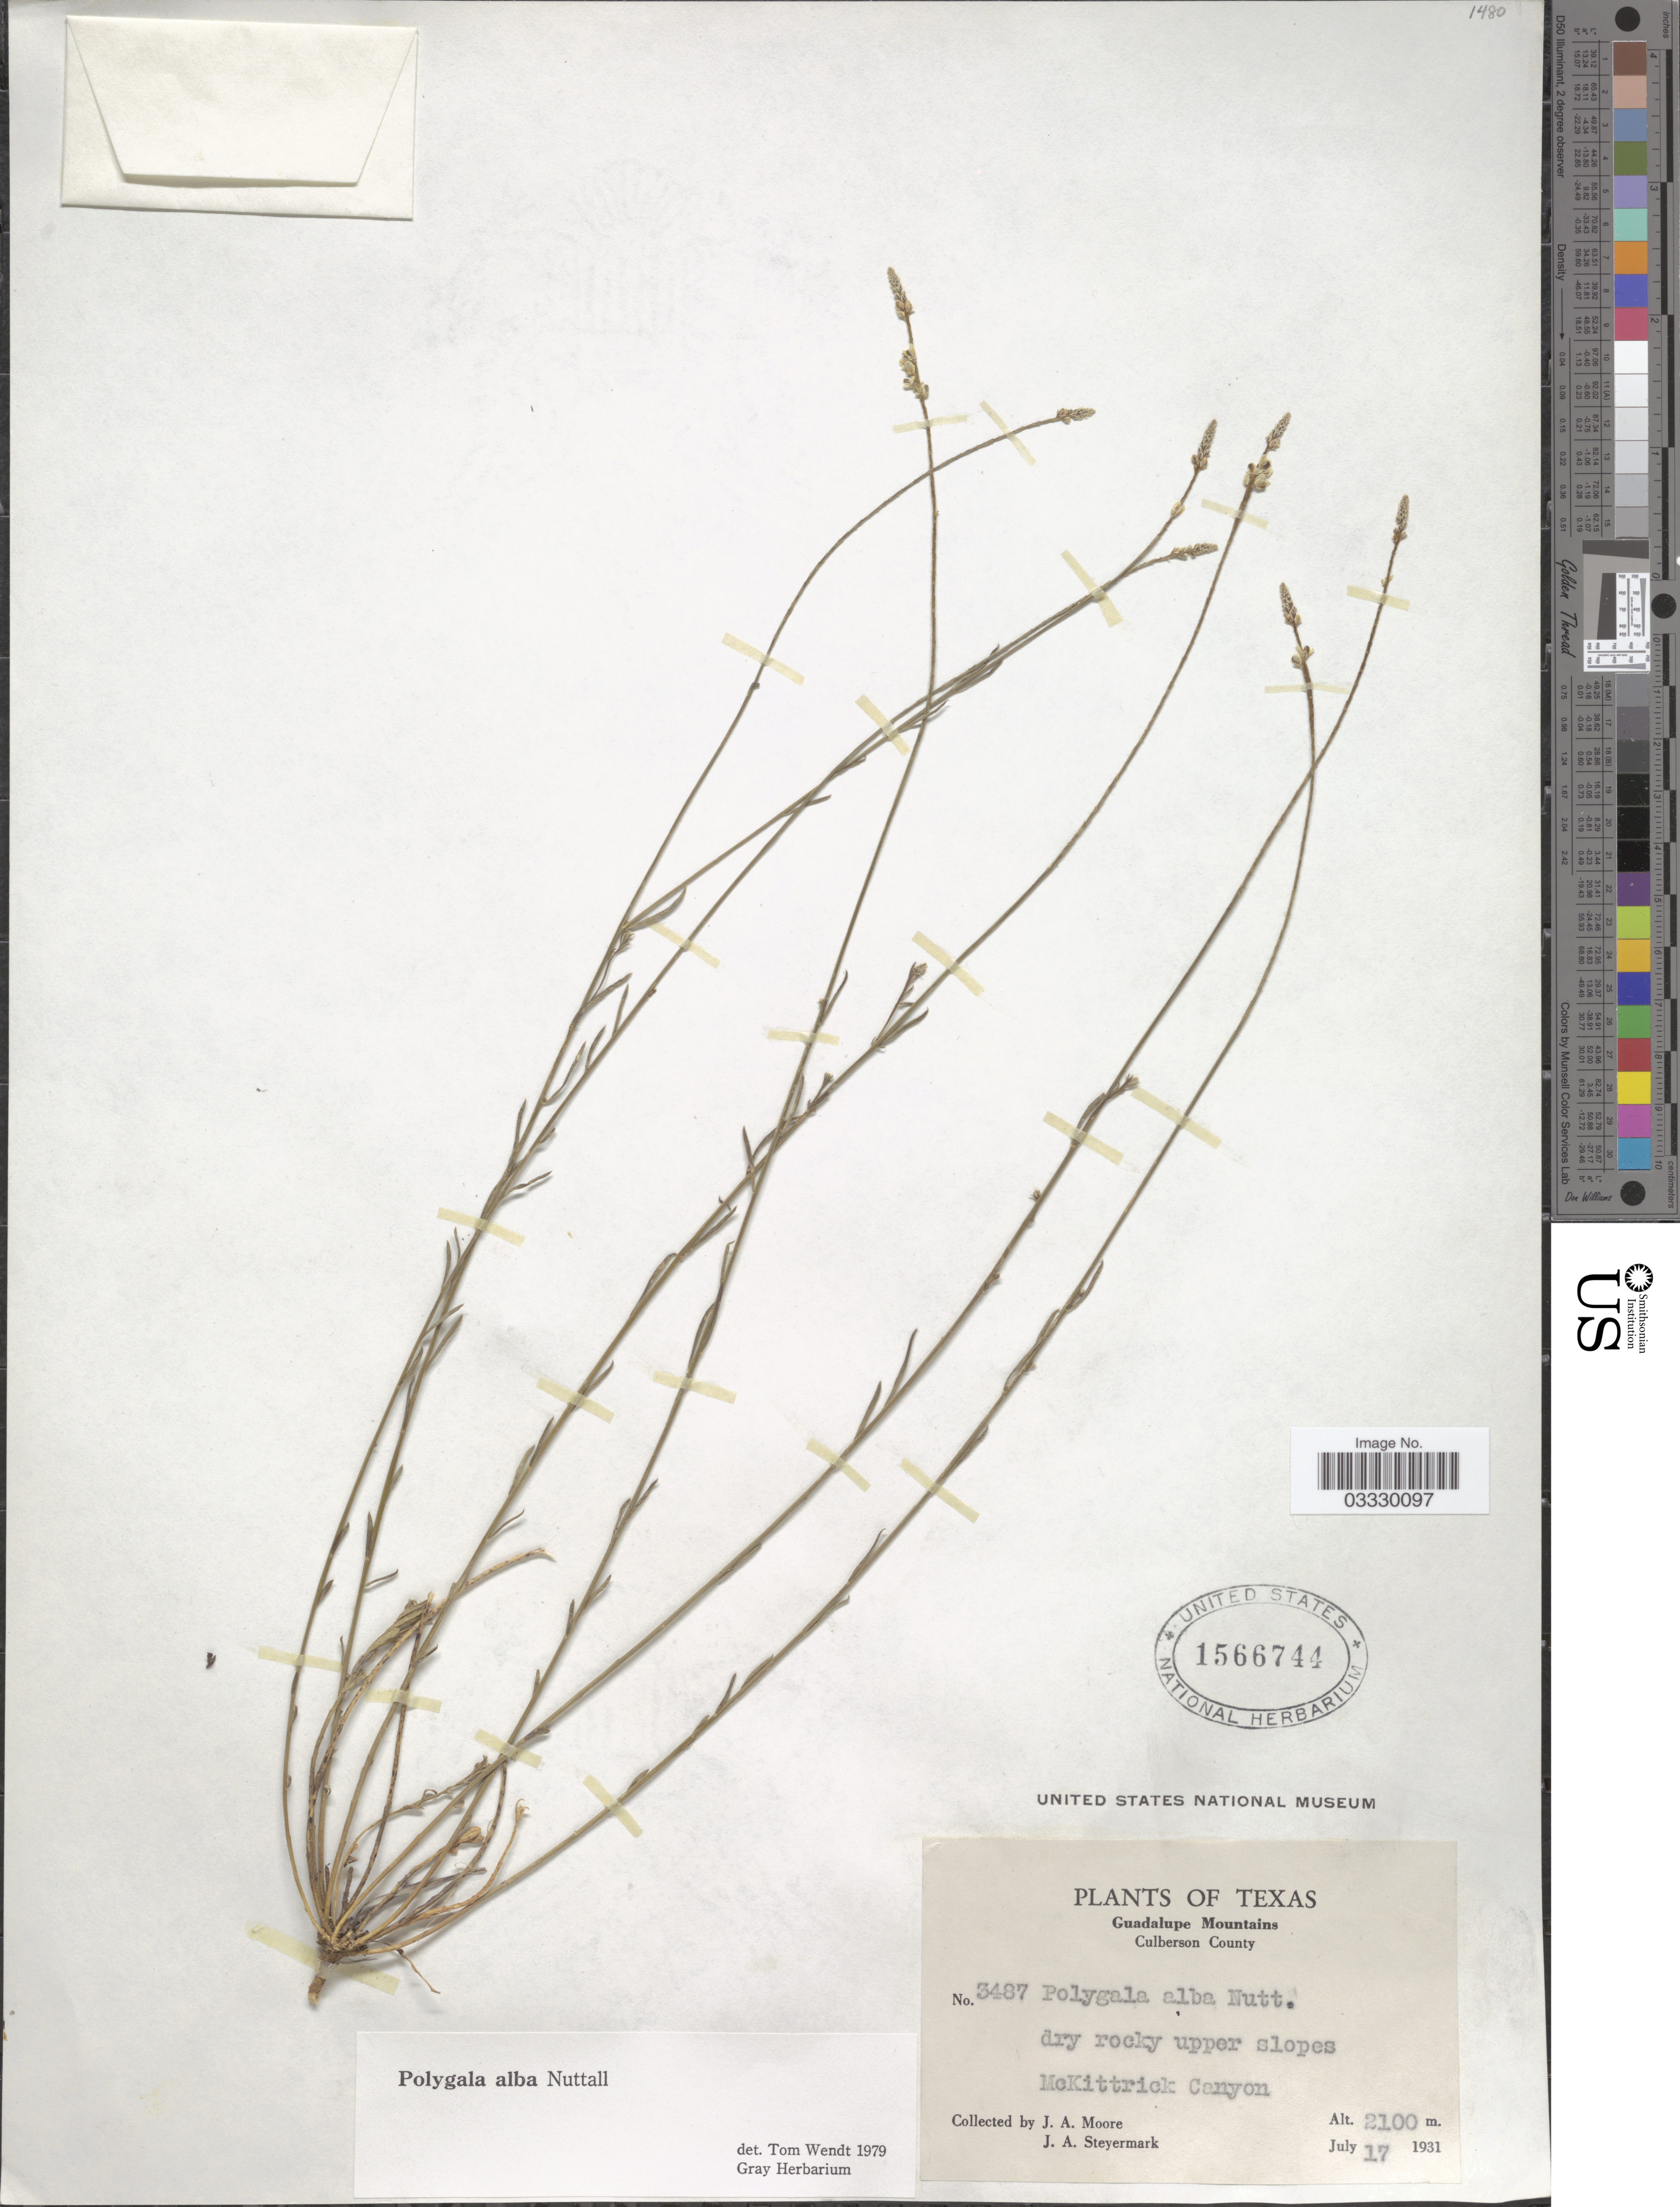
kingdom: Plantae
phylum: Tracheophyta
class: Magnoliopsida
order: Fabales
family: Polygalaceae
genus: Polygala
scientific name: Polygala alba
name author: Nutt.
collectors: J. A. Moore & J. Steyermark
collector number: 3487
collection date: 1931-07-17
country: United States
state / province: Texas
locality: Guadalupe Mountains. Culberson County. McKittrick Canyon.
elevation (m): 2100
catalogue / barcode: US 1566744